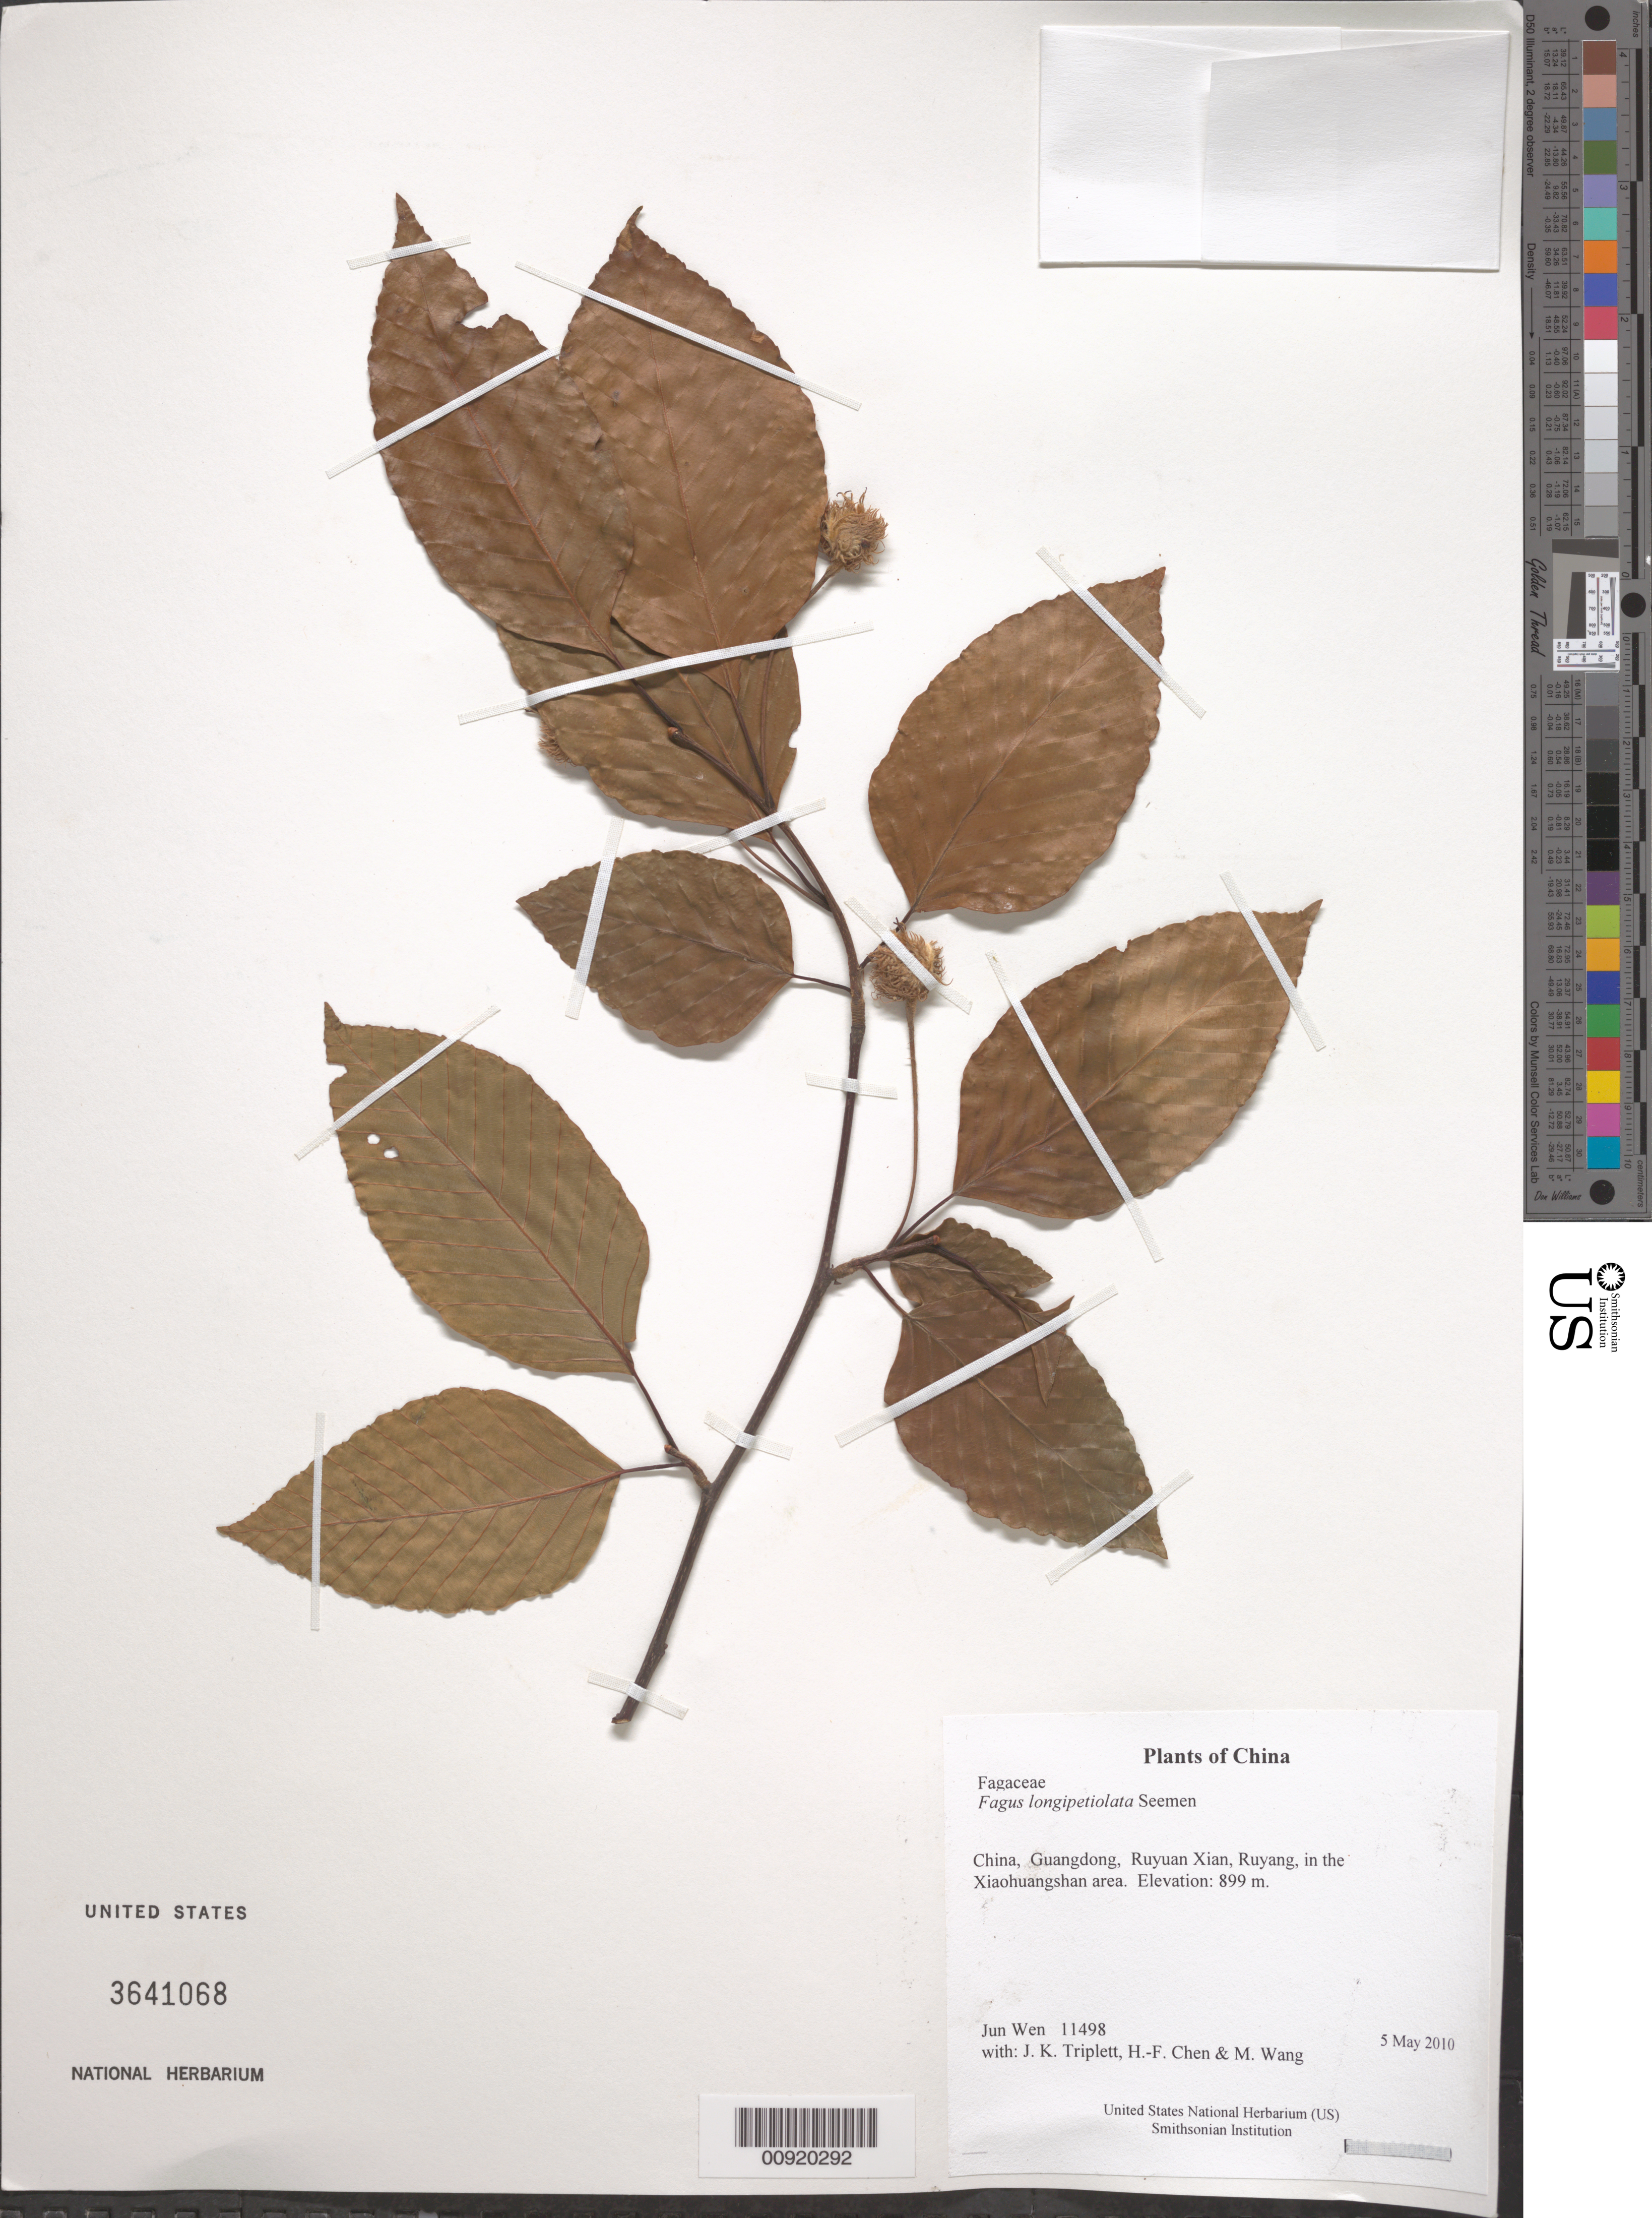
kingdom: Plantae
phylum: Tracheophyta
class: Magnoliopsida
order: Fagales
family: Fagaceae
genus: Fagus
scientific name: Fagus longipetiolata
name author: Seemen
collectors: J. Wen, J. K. Triplett, H.-F. Chen & M. Wang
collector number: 11498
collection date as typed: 5 May 2010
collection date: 2010-05-05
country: China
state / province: Guangdong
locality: Ruyuan Xian, Ruyang, in the Xiaohuangshan area.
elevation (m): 899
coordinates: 24 54.721 N, 113 02.326 E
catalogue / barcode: US 3641068